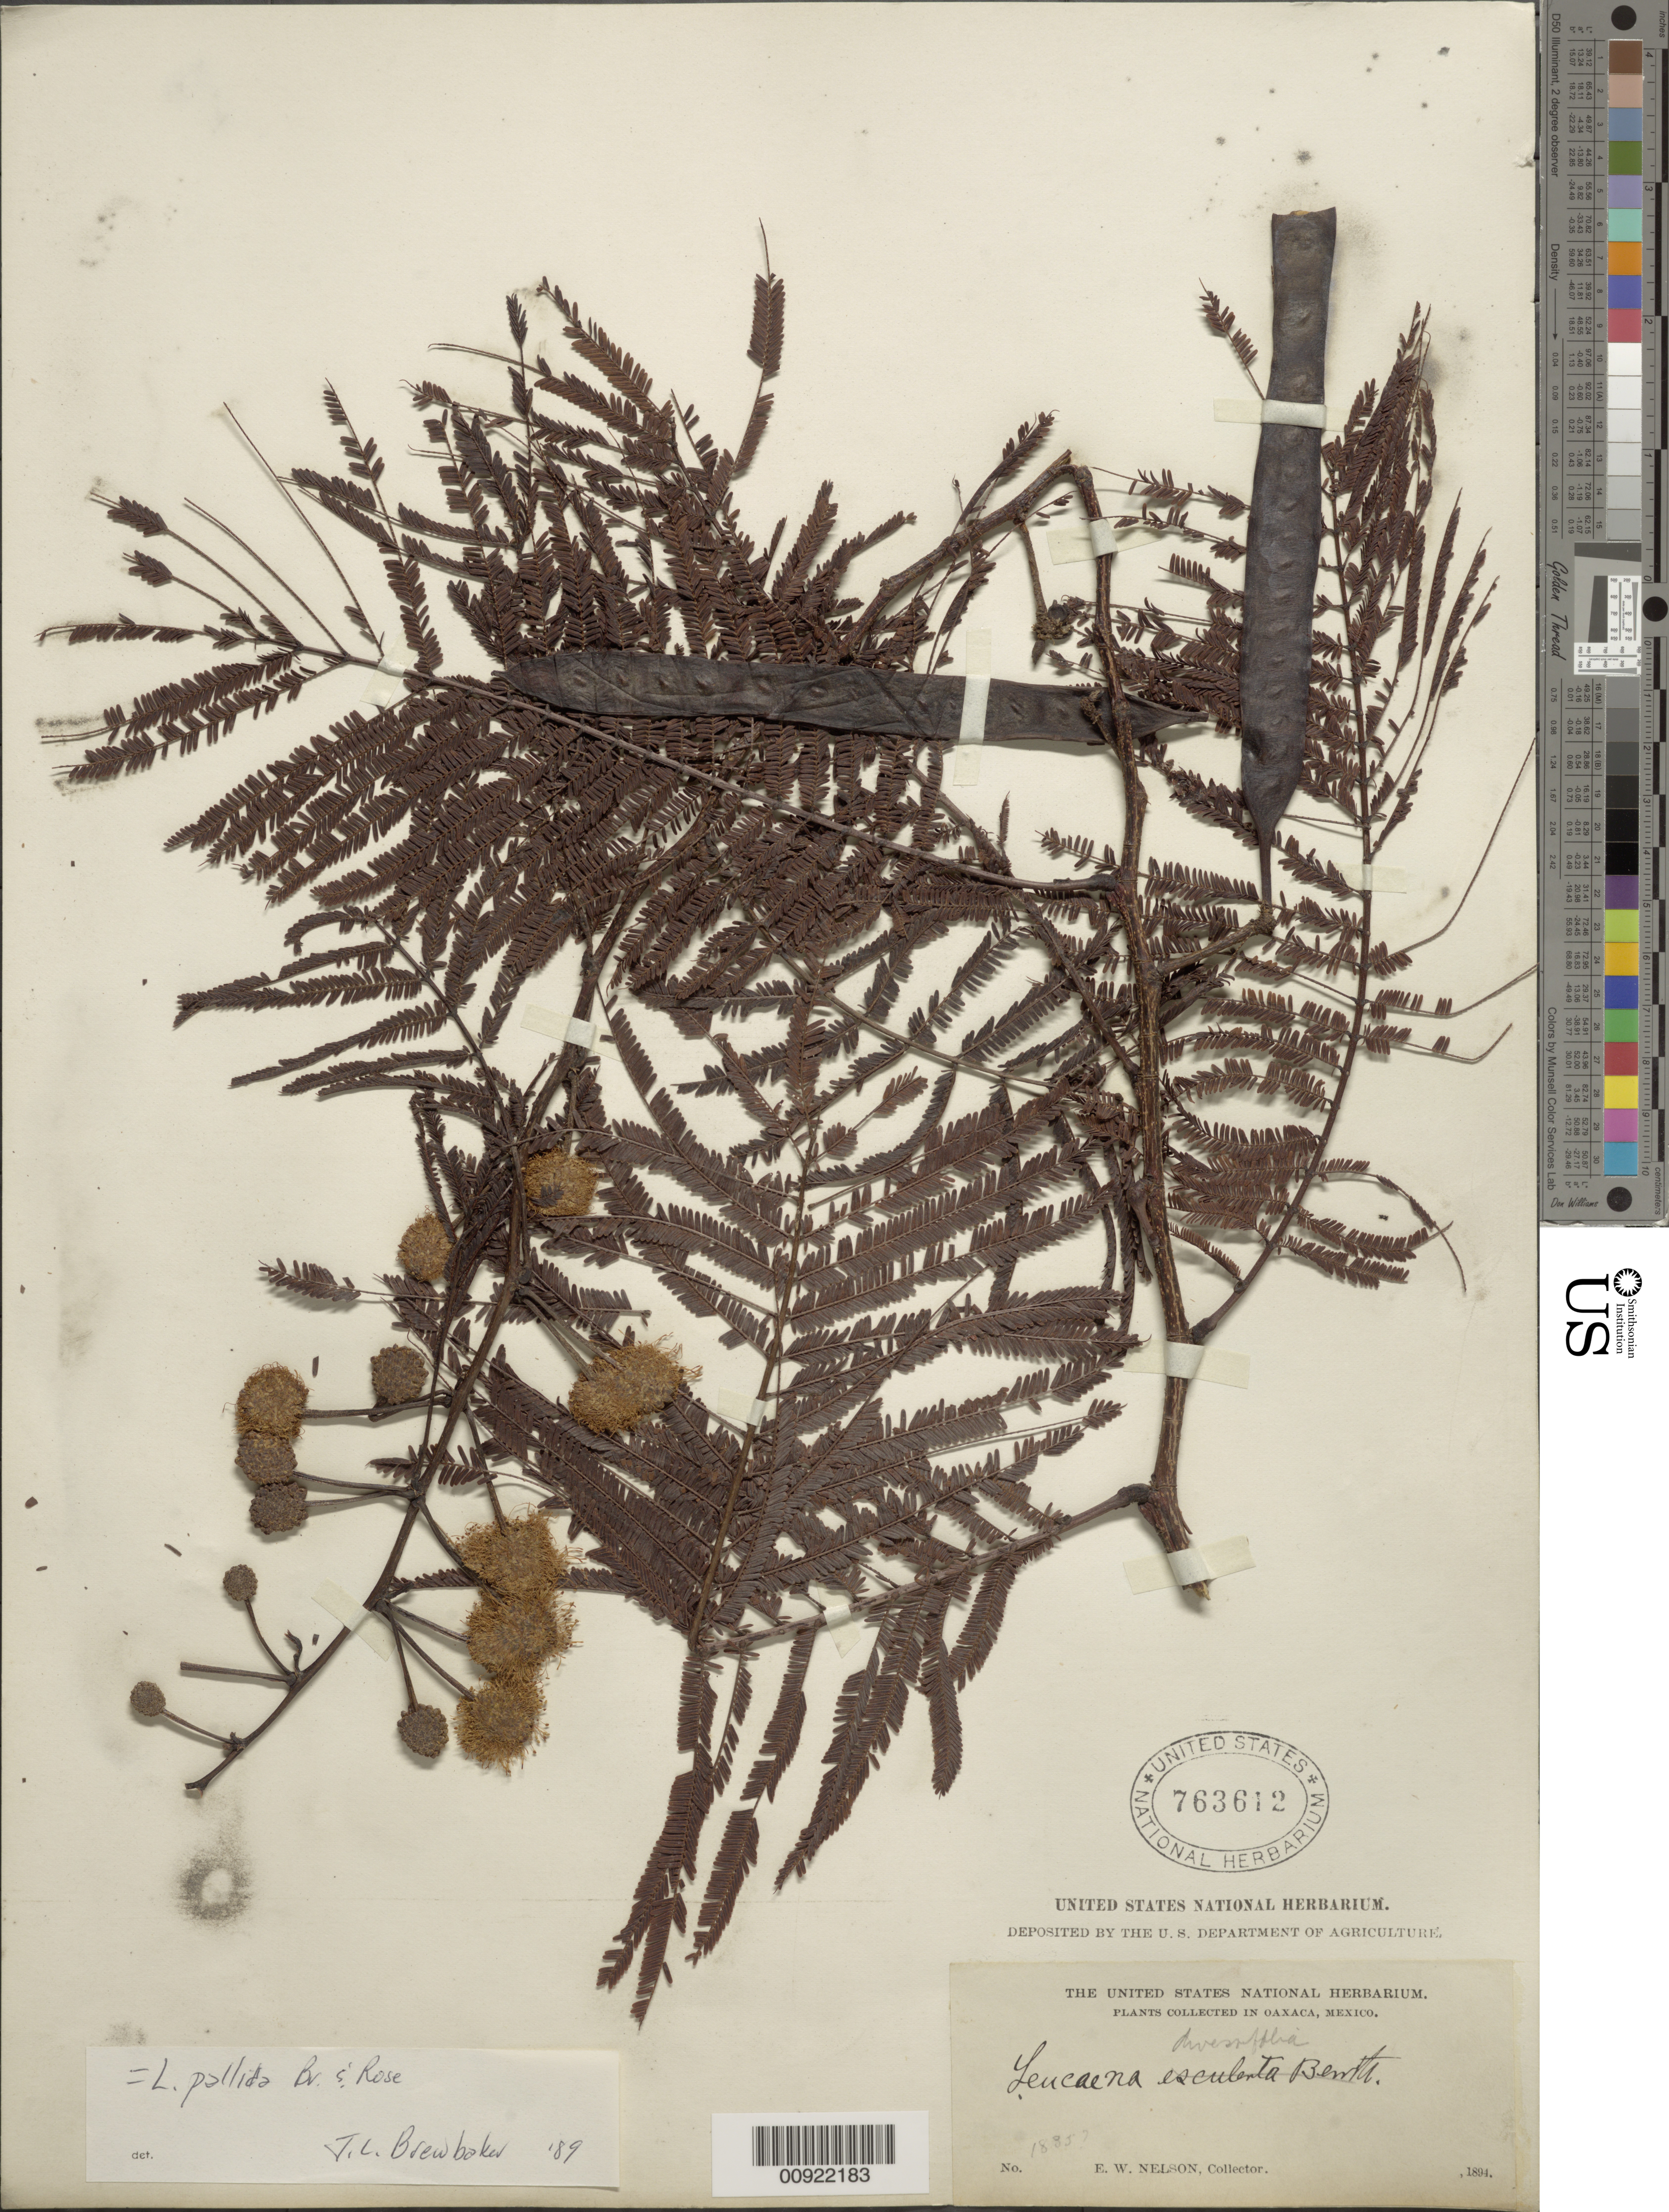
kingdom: Plantae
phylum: Tracheophyta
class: Magnoliopsida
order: Fabales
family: Fabaceae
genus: Leucaena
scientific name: Leucaena pallida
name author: Britton & Rose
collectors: E. W. Nelson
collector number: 1835 ?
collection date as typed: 1894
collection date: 1894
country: Mexico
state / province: Oaxaca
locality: Oaxaca.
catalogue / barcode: US 763612